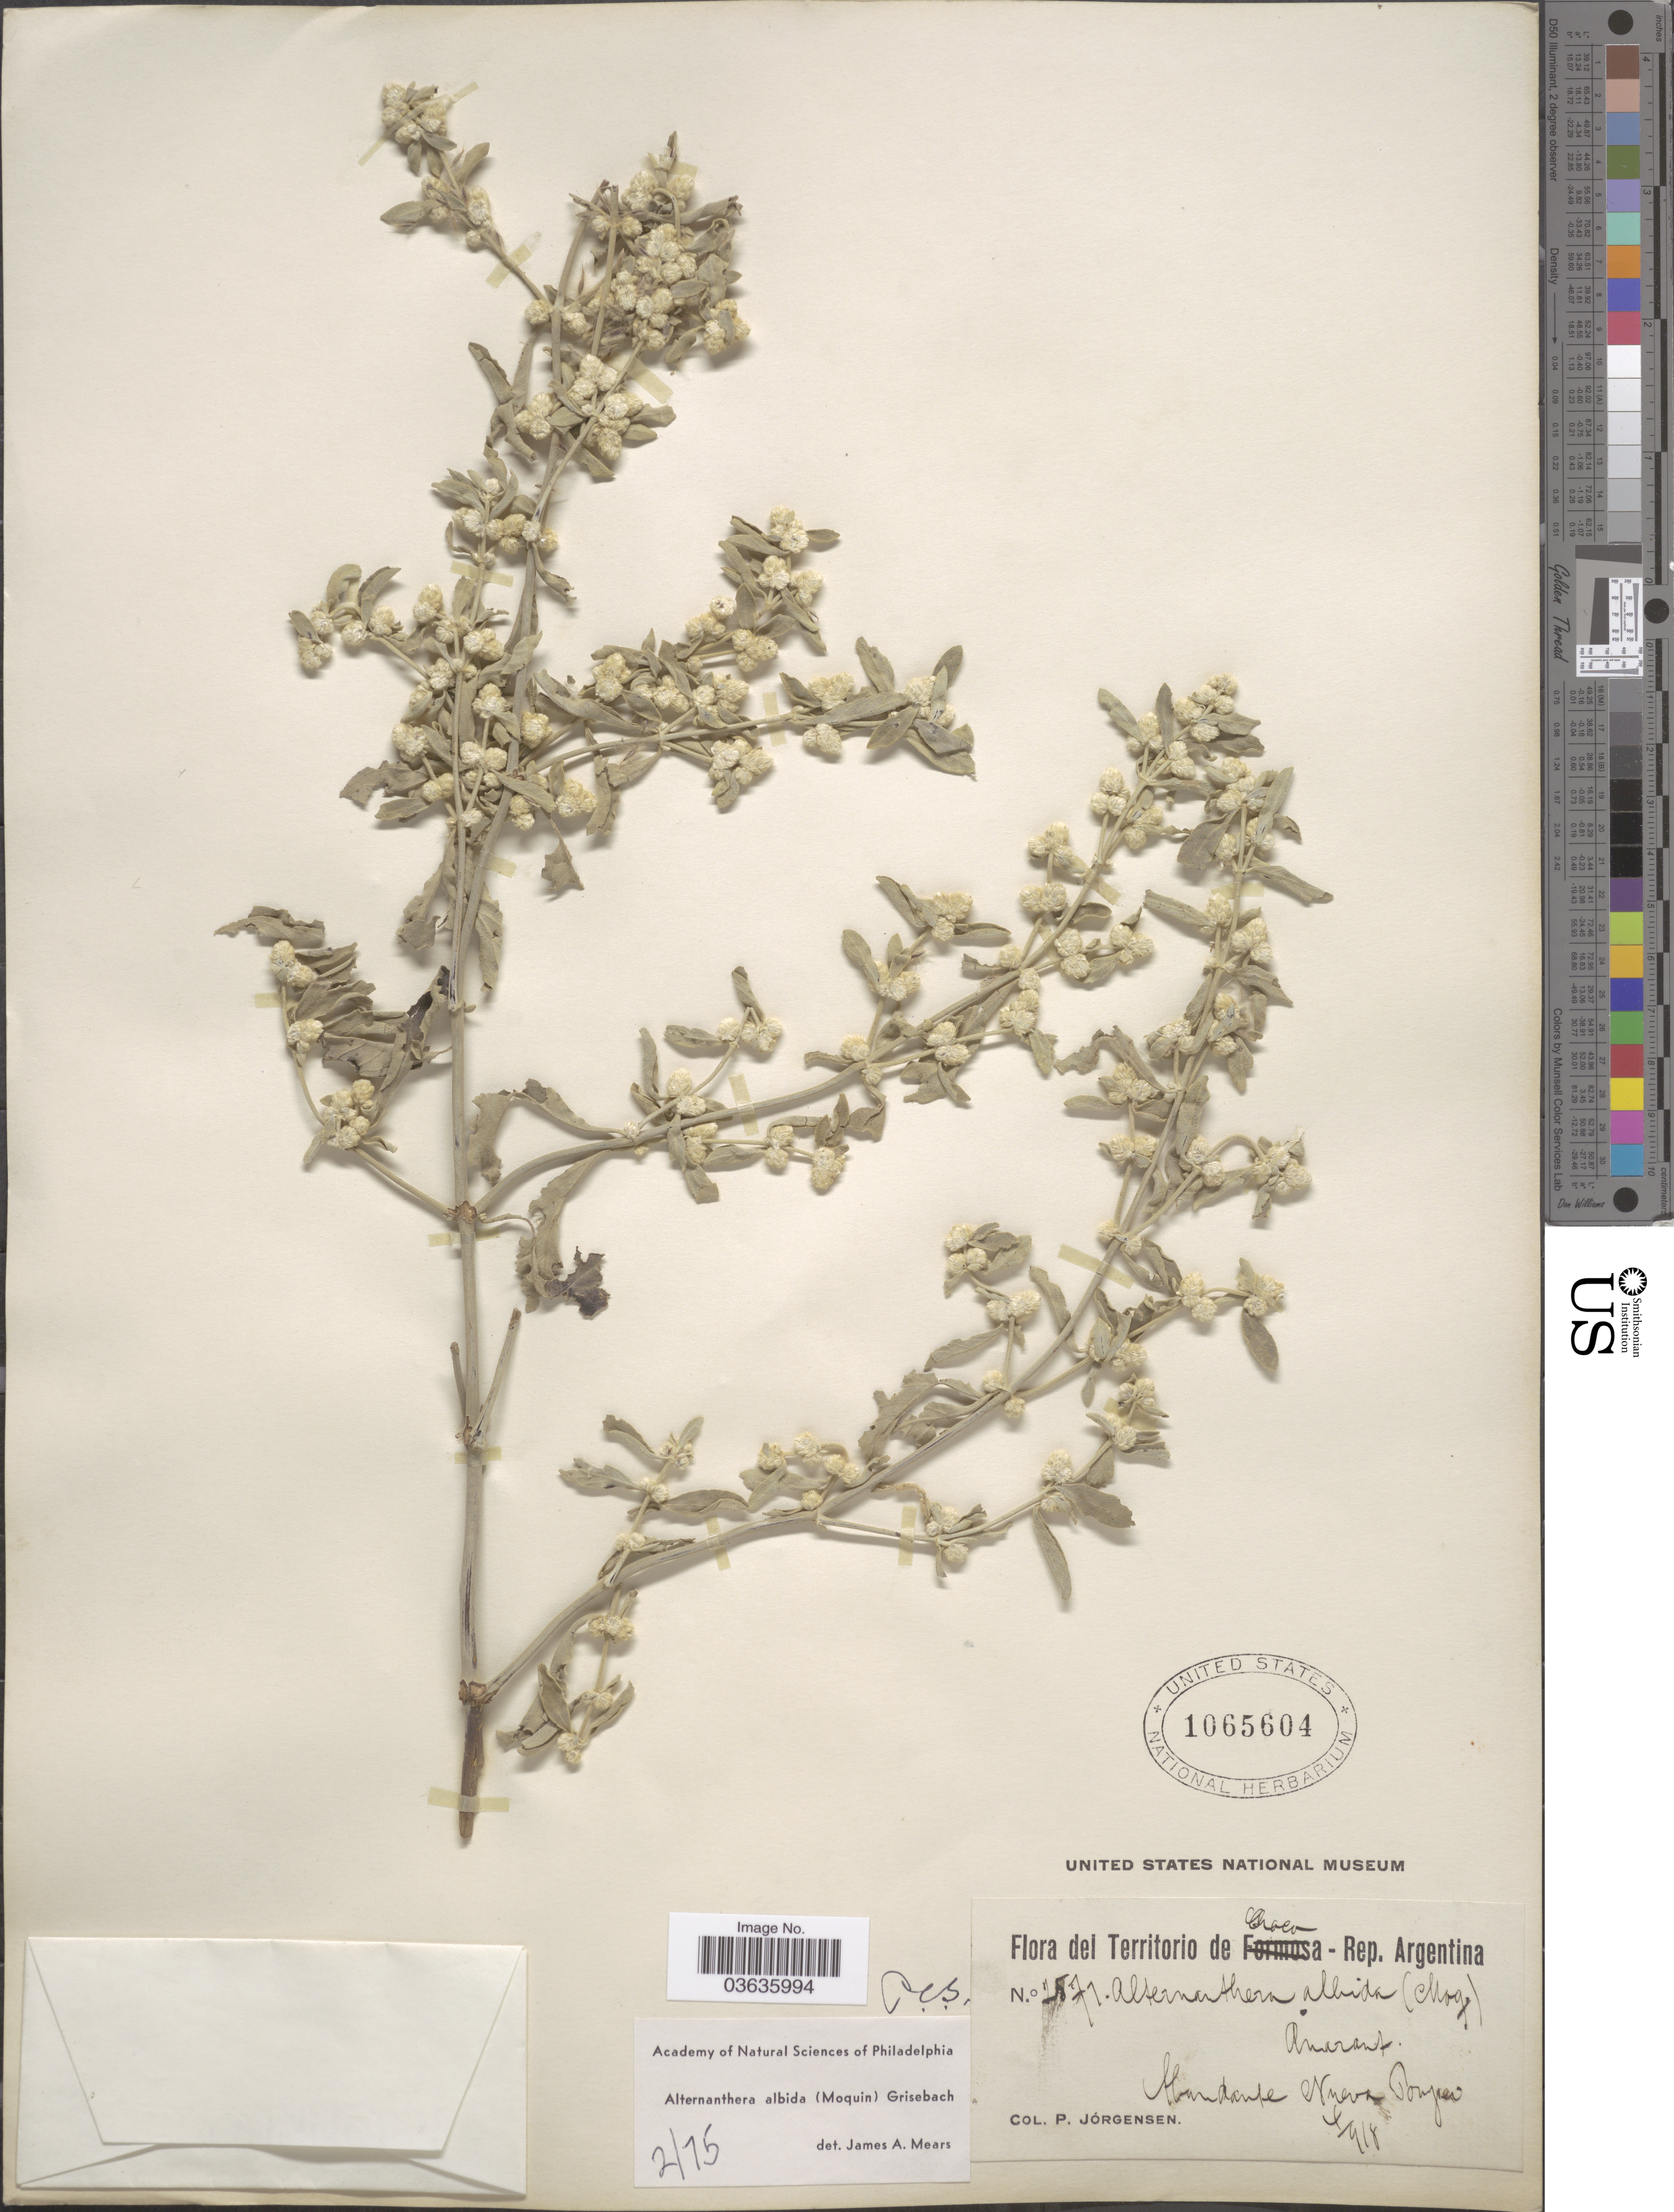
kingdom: Plantae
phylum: Tracheophyta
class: Magnoliopsida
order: Caryophyllales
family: Amaranthaceae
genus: Alternanthera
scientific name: Alternanthera albida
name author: (Moq.) Griseb.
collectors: P. Jörgensen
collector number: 2571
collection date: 1918-04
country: Argentina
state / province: Chaco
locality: Nueva Pompei.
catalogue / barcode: US 1065604